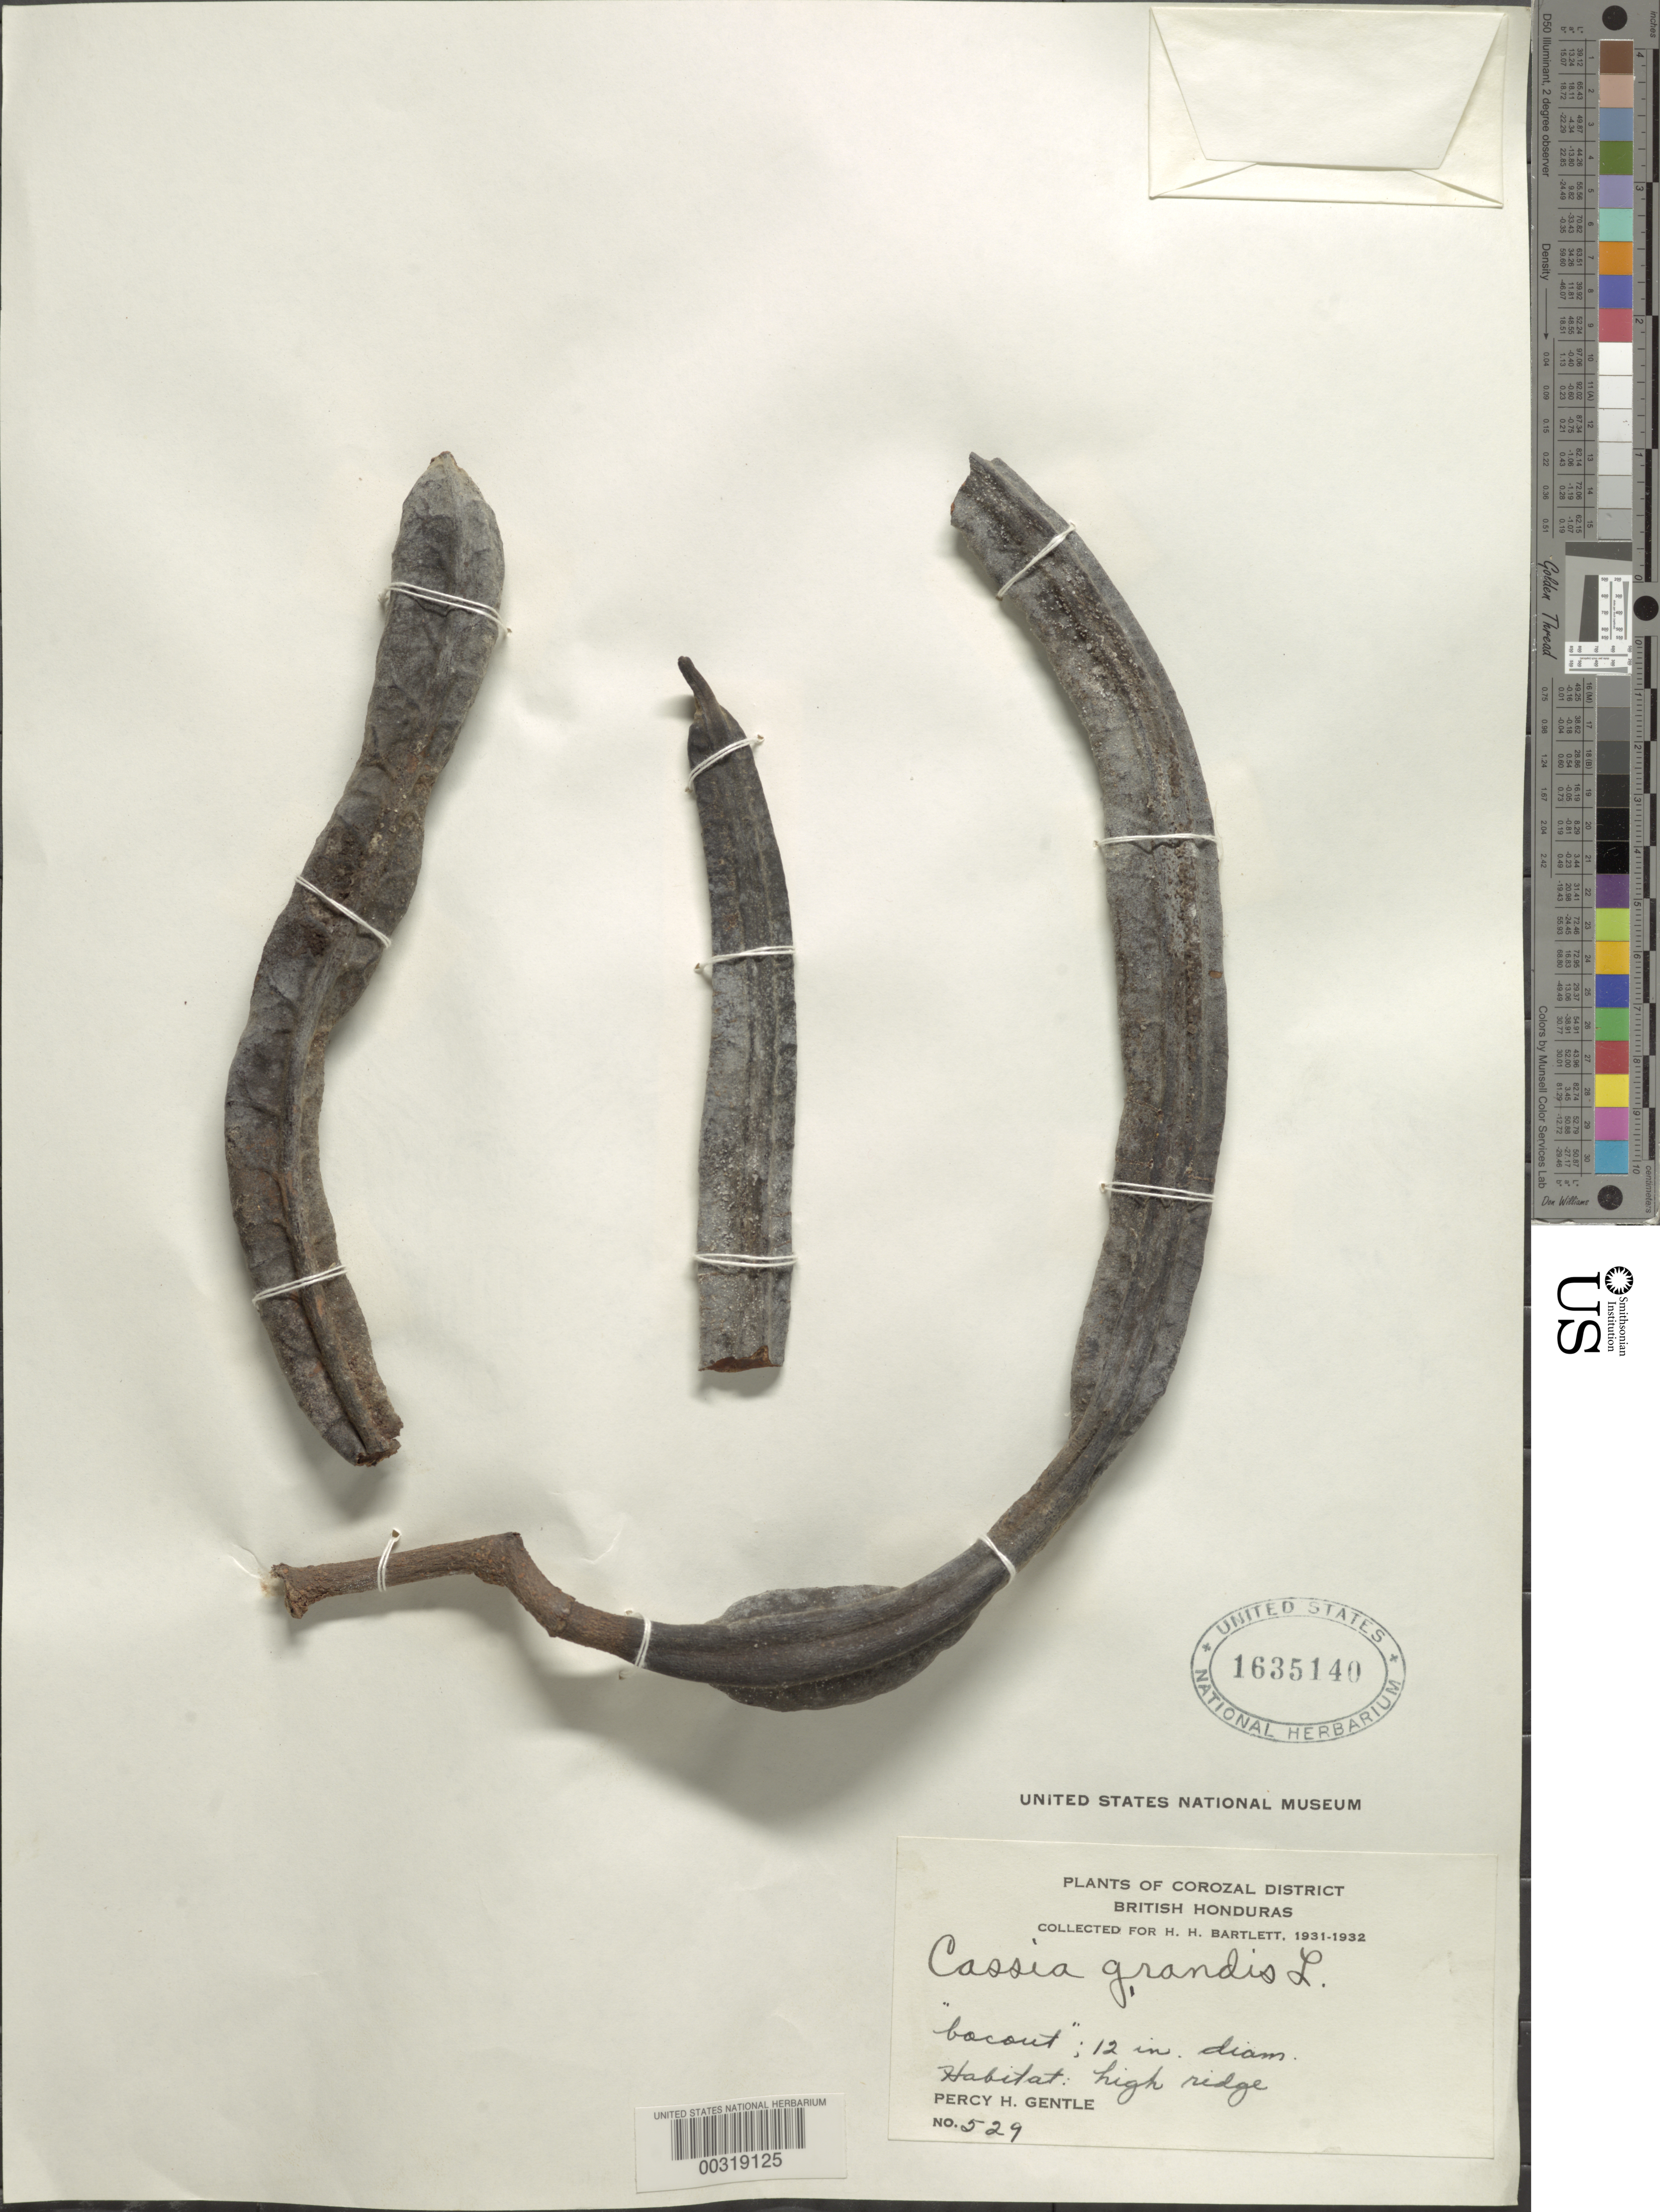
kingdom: Plantae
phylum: Tracheophyta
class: Magnoliopsida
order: Fabales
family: Fabaceae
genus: Cassia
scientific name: Cassia grandis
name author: L. f.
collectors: P. H. Gentle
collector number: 529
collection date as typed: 1931 to -- -- 1932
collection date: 1931/1932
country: Belize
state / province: Corozal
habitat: High ridge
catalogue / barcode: US 1635140